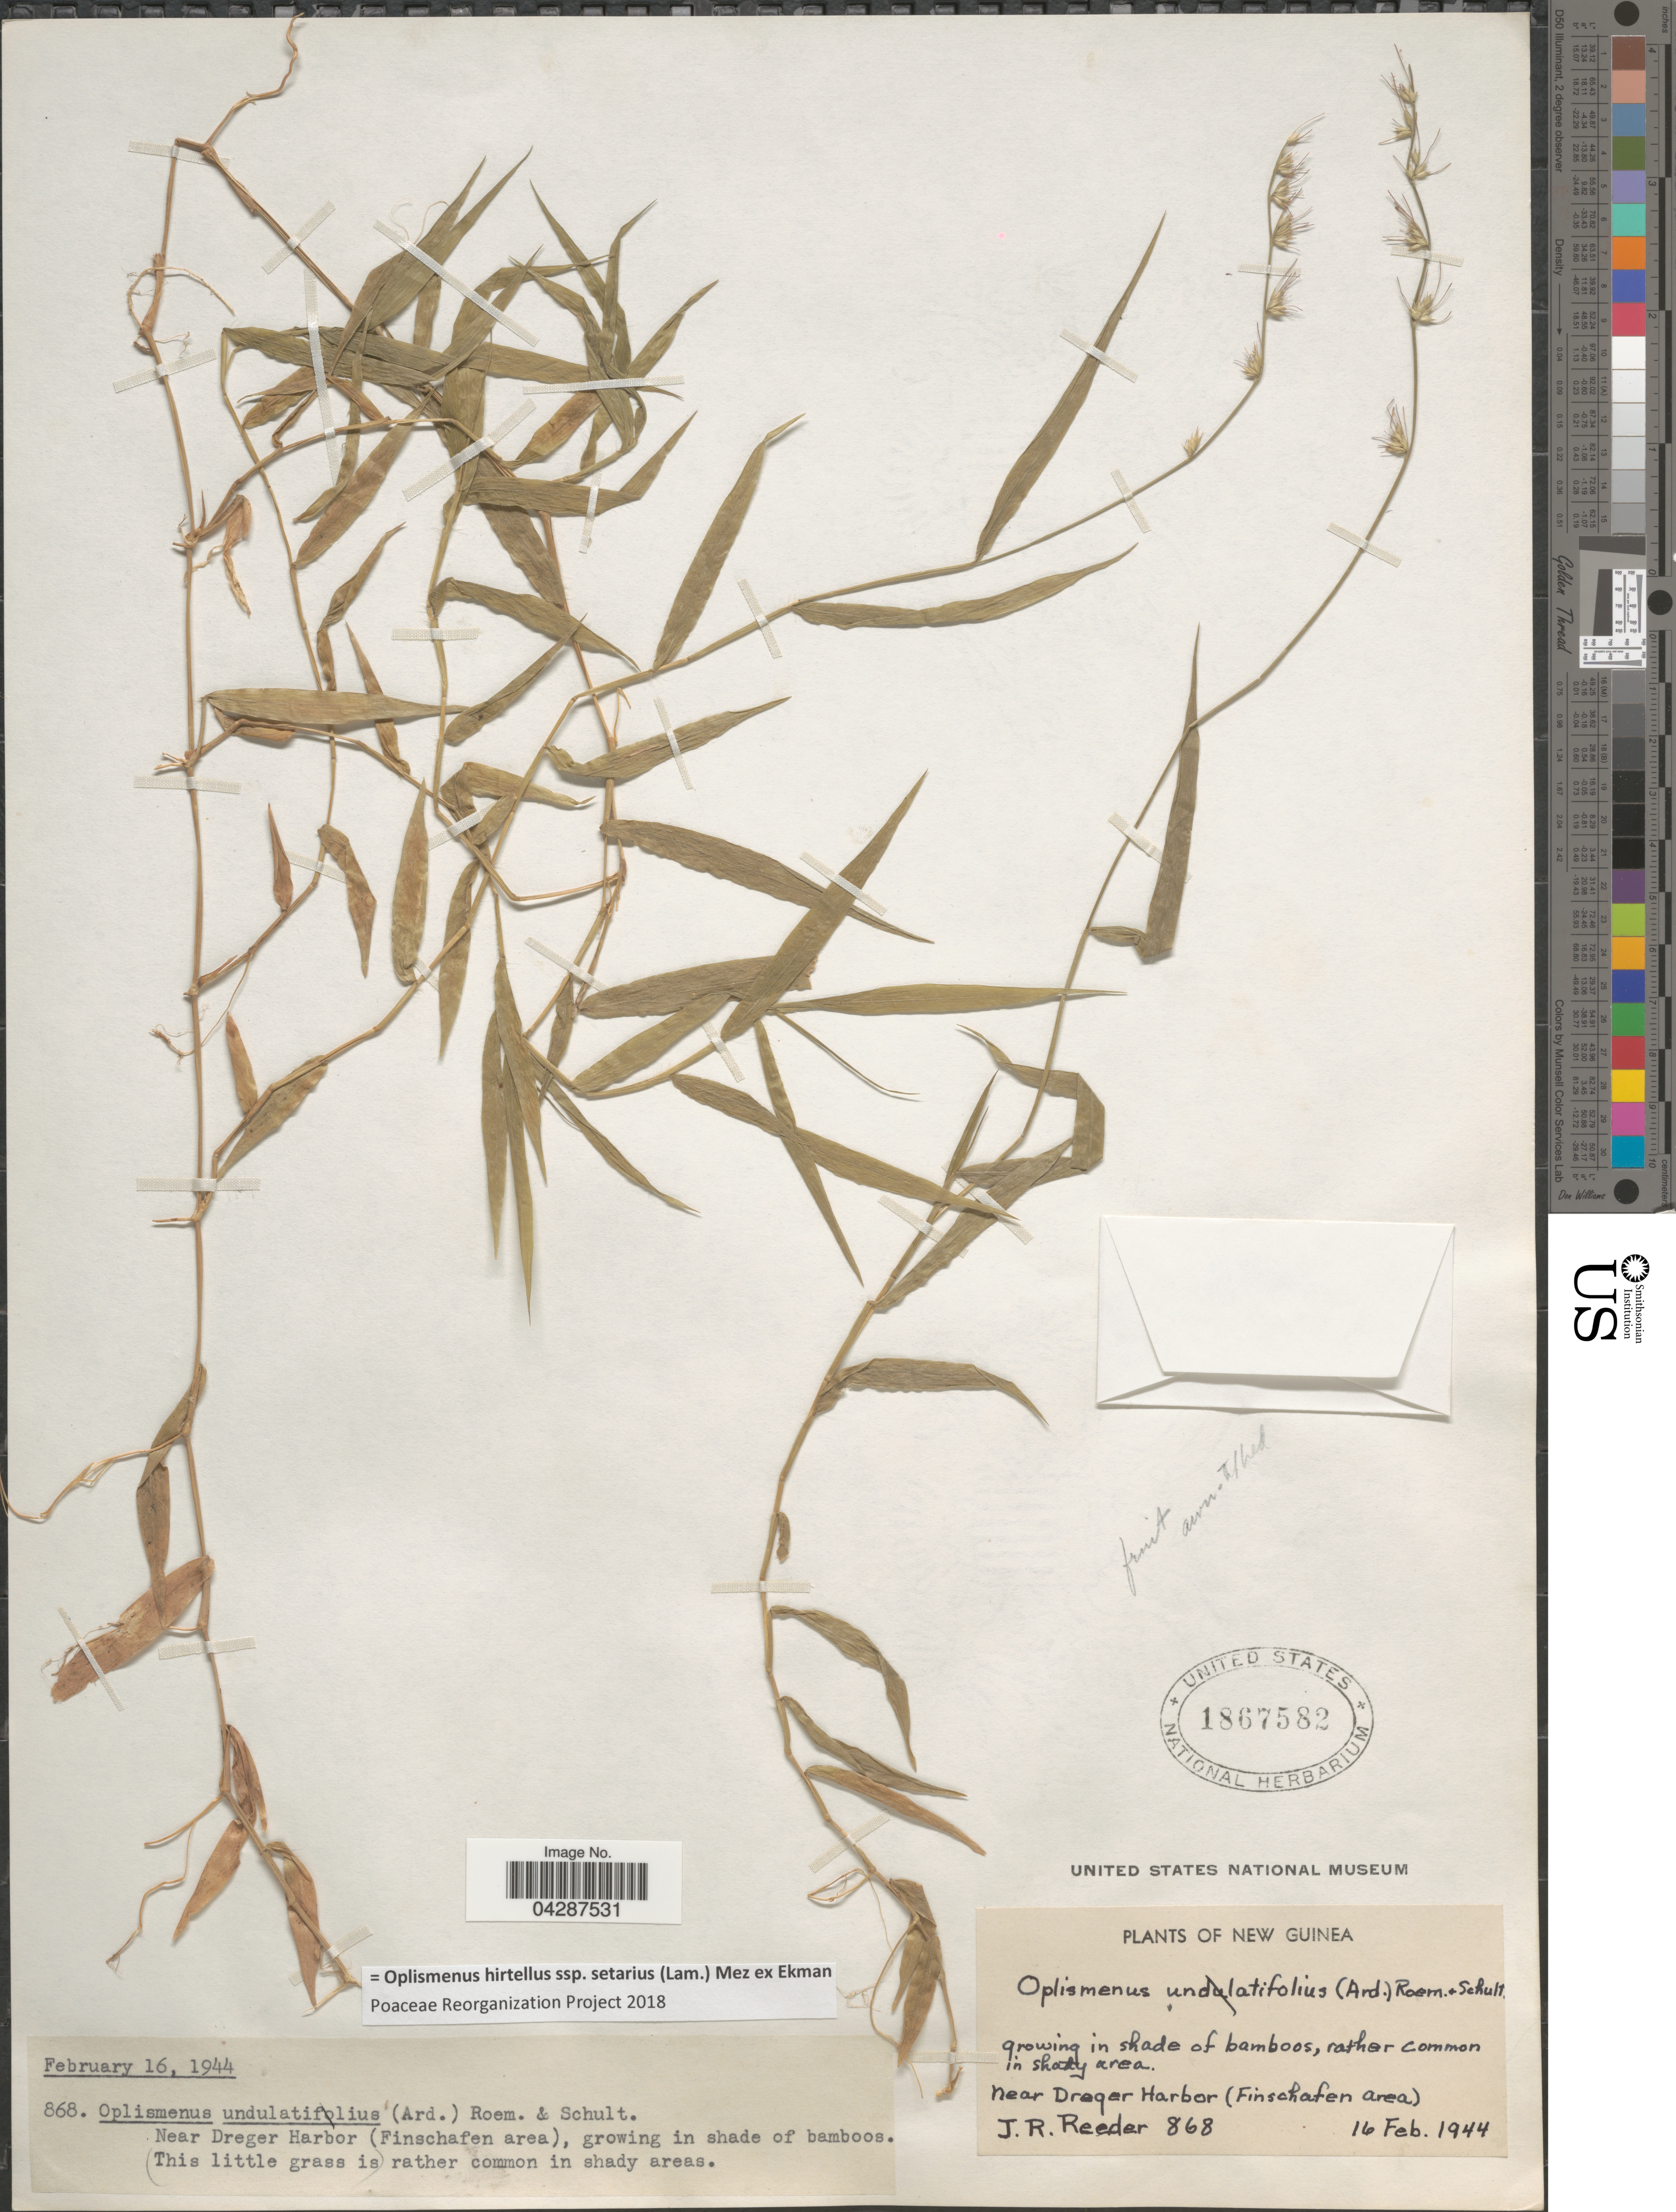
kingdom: Plantae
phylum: Tracheophyta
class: Liliopsida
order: Poales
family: Poaceae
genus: Oplismenus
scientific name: Oplismenus hirtellus subsp. setarius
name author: (Lam.) Mez ex Ekman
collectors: J. R. Reeder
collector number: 868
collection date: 1944-02-16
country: Papua New Guinea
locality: New Guinea. Near Drager Harbor (Finschafen area).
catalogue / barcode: US 1867582